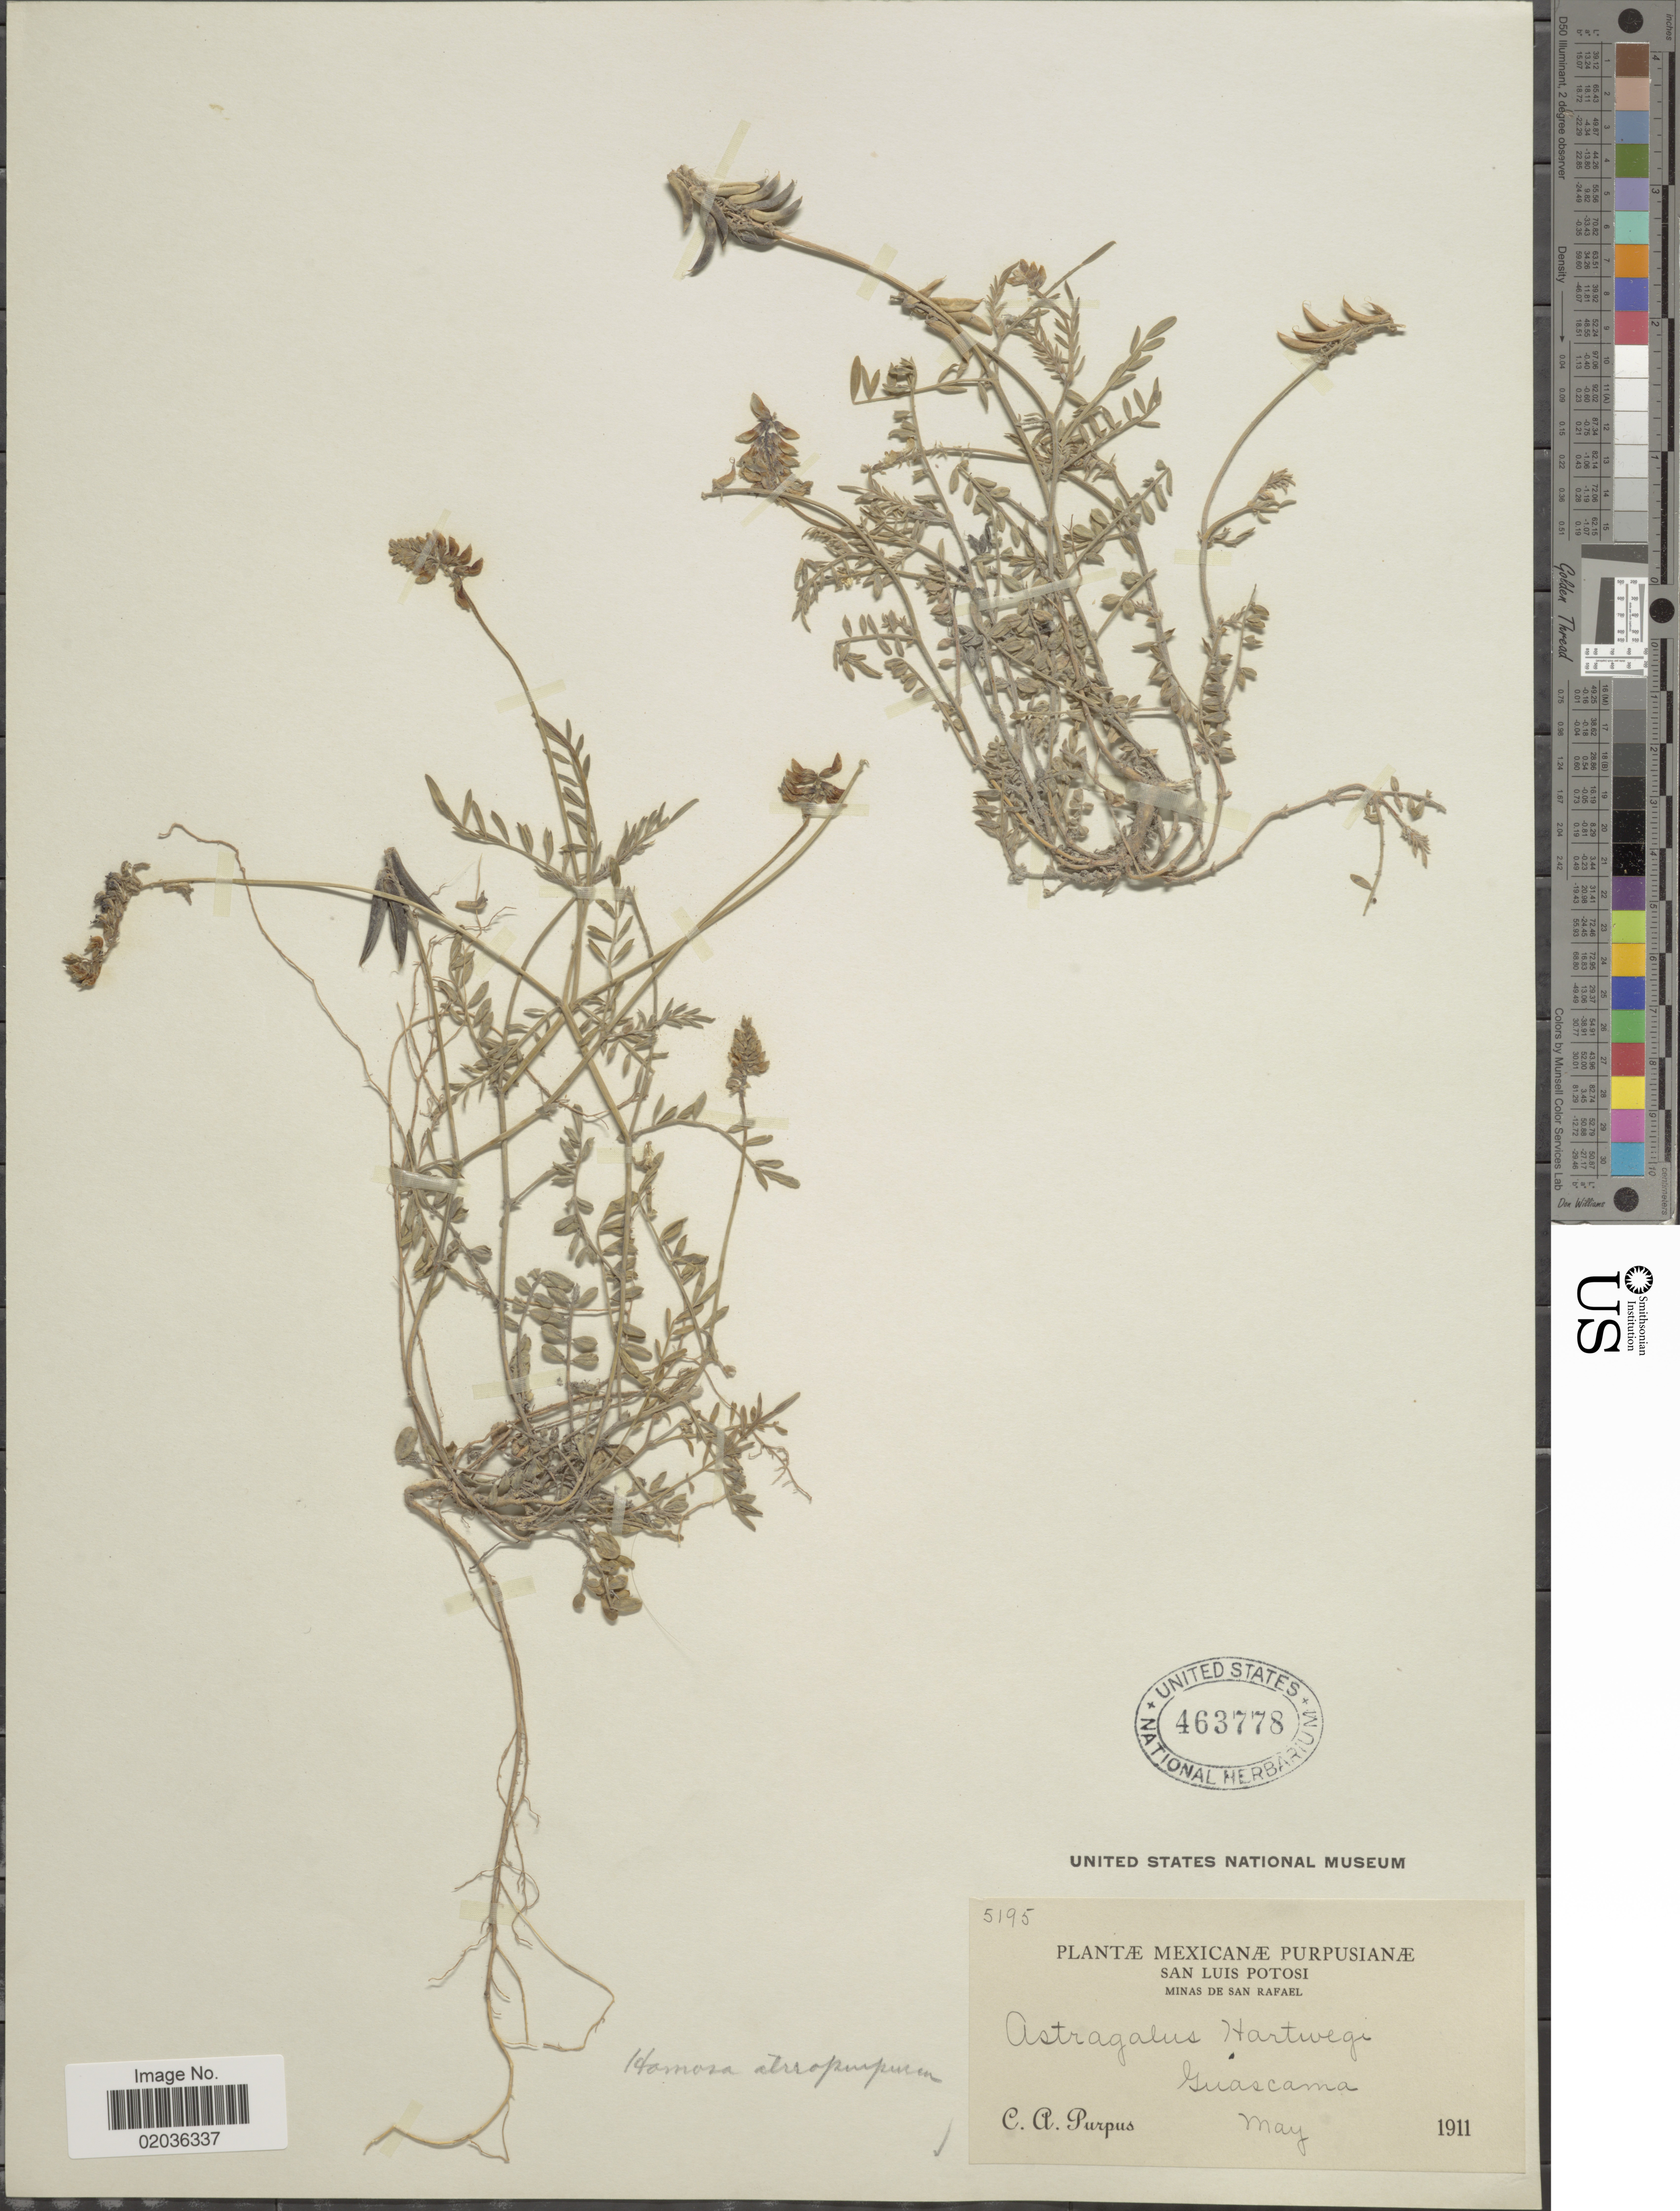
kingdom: Plantae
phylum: Tracheophyta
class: Magnoliopsida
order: Fabales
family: Fabaceae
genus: Astragalus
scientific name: Astragalus vaccarum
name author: A. Gray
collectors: C. A. Purpus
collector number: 5195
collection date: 1911-05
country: Mexico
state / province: San Luis Potosí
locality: Minas de San Rafael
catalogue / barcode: US 463778